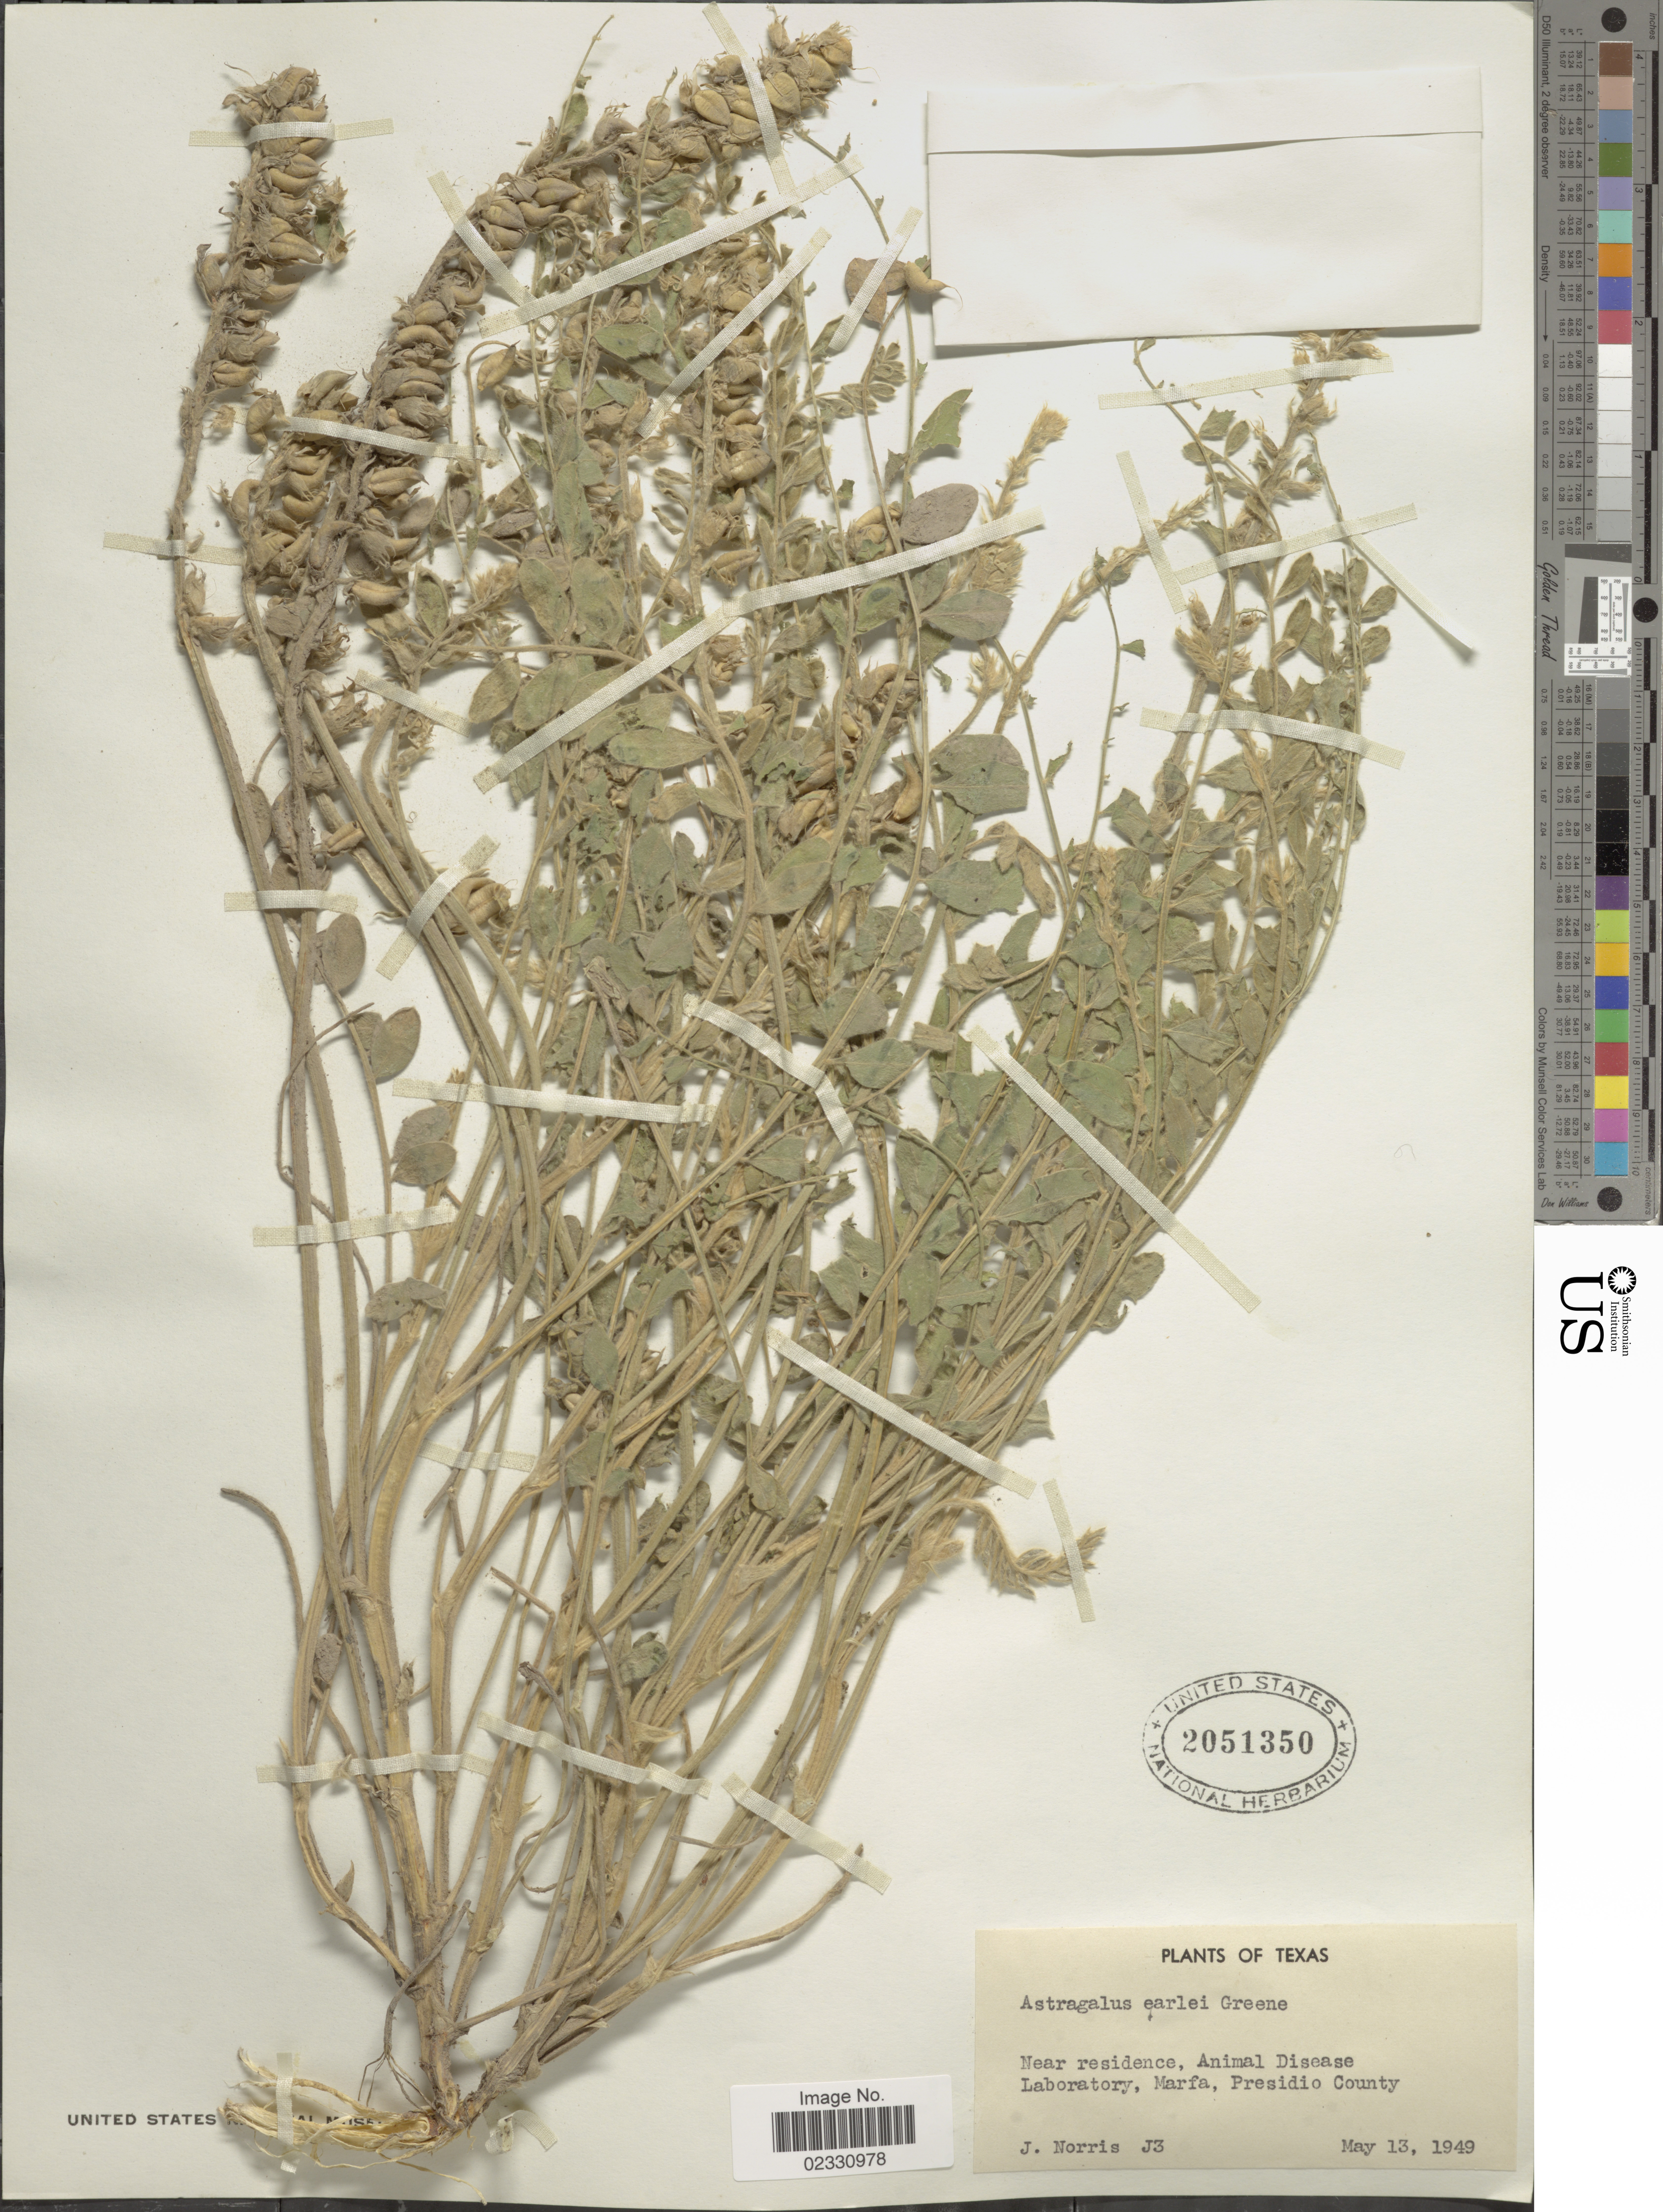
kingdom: Plantae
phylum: Tracheophyta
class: Magnoliopsida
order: Fabales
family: Fabaceae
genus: Astragalus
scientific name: Astragalus earlei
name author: Greene ex Rydb.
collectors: J. Norris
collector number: J3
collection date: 1949-05-13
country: United States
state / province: Texas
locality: Near residence, Animal Disease Laboratory, Marfa, Presidio County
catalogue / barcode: US 2051350